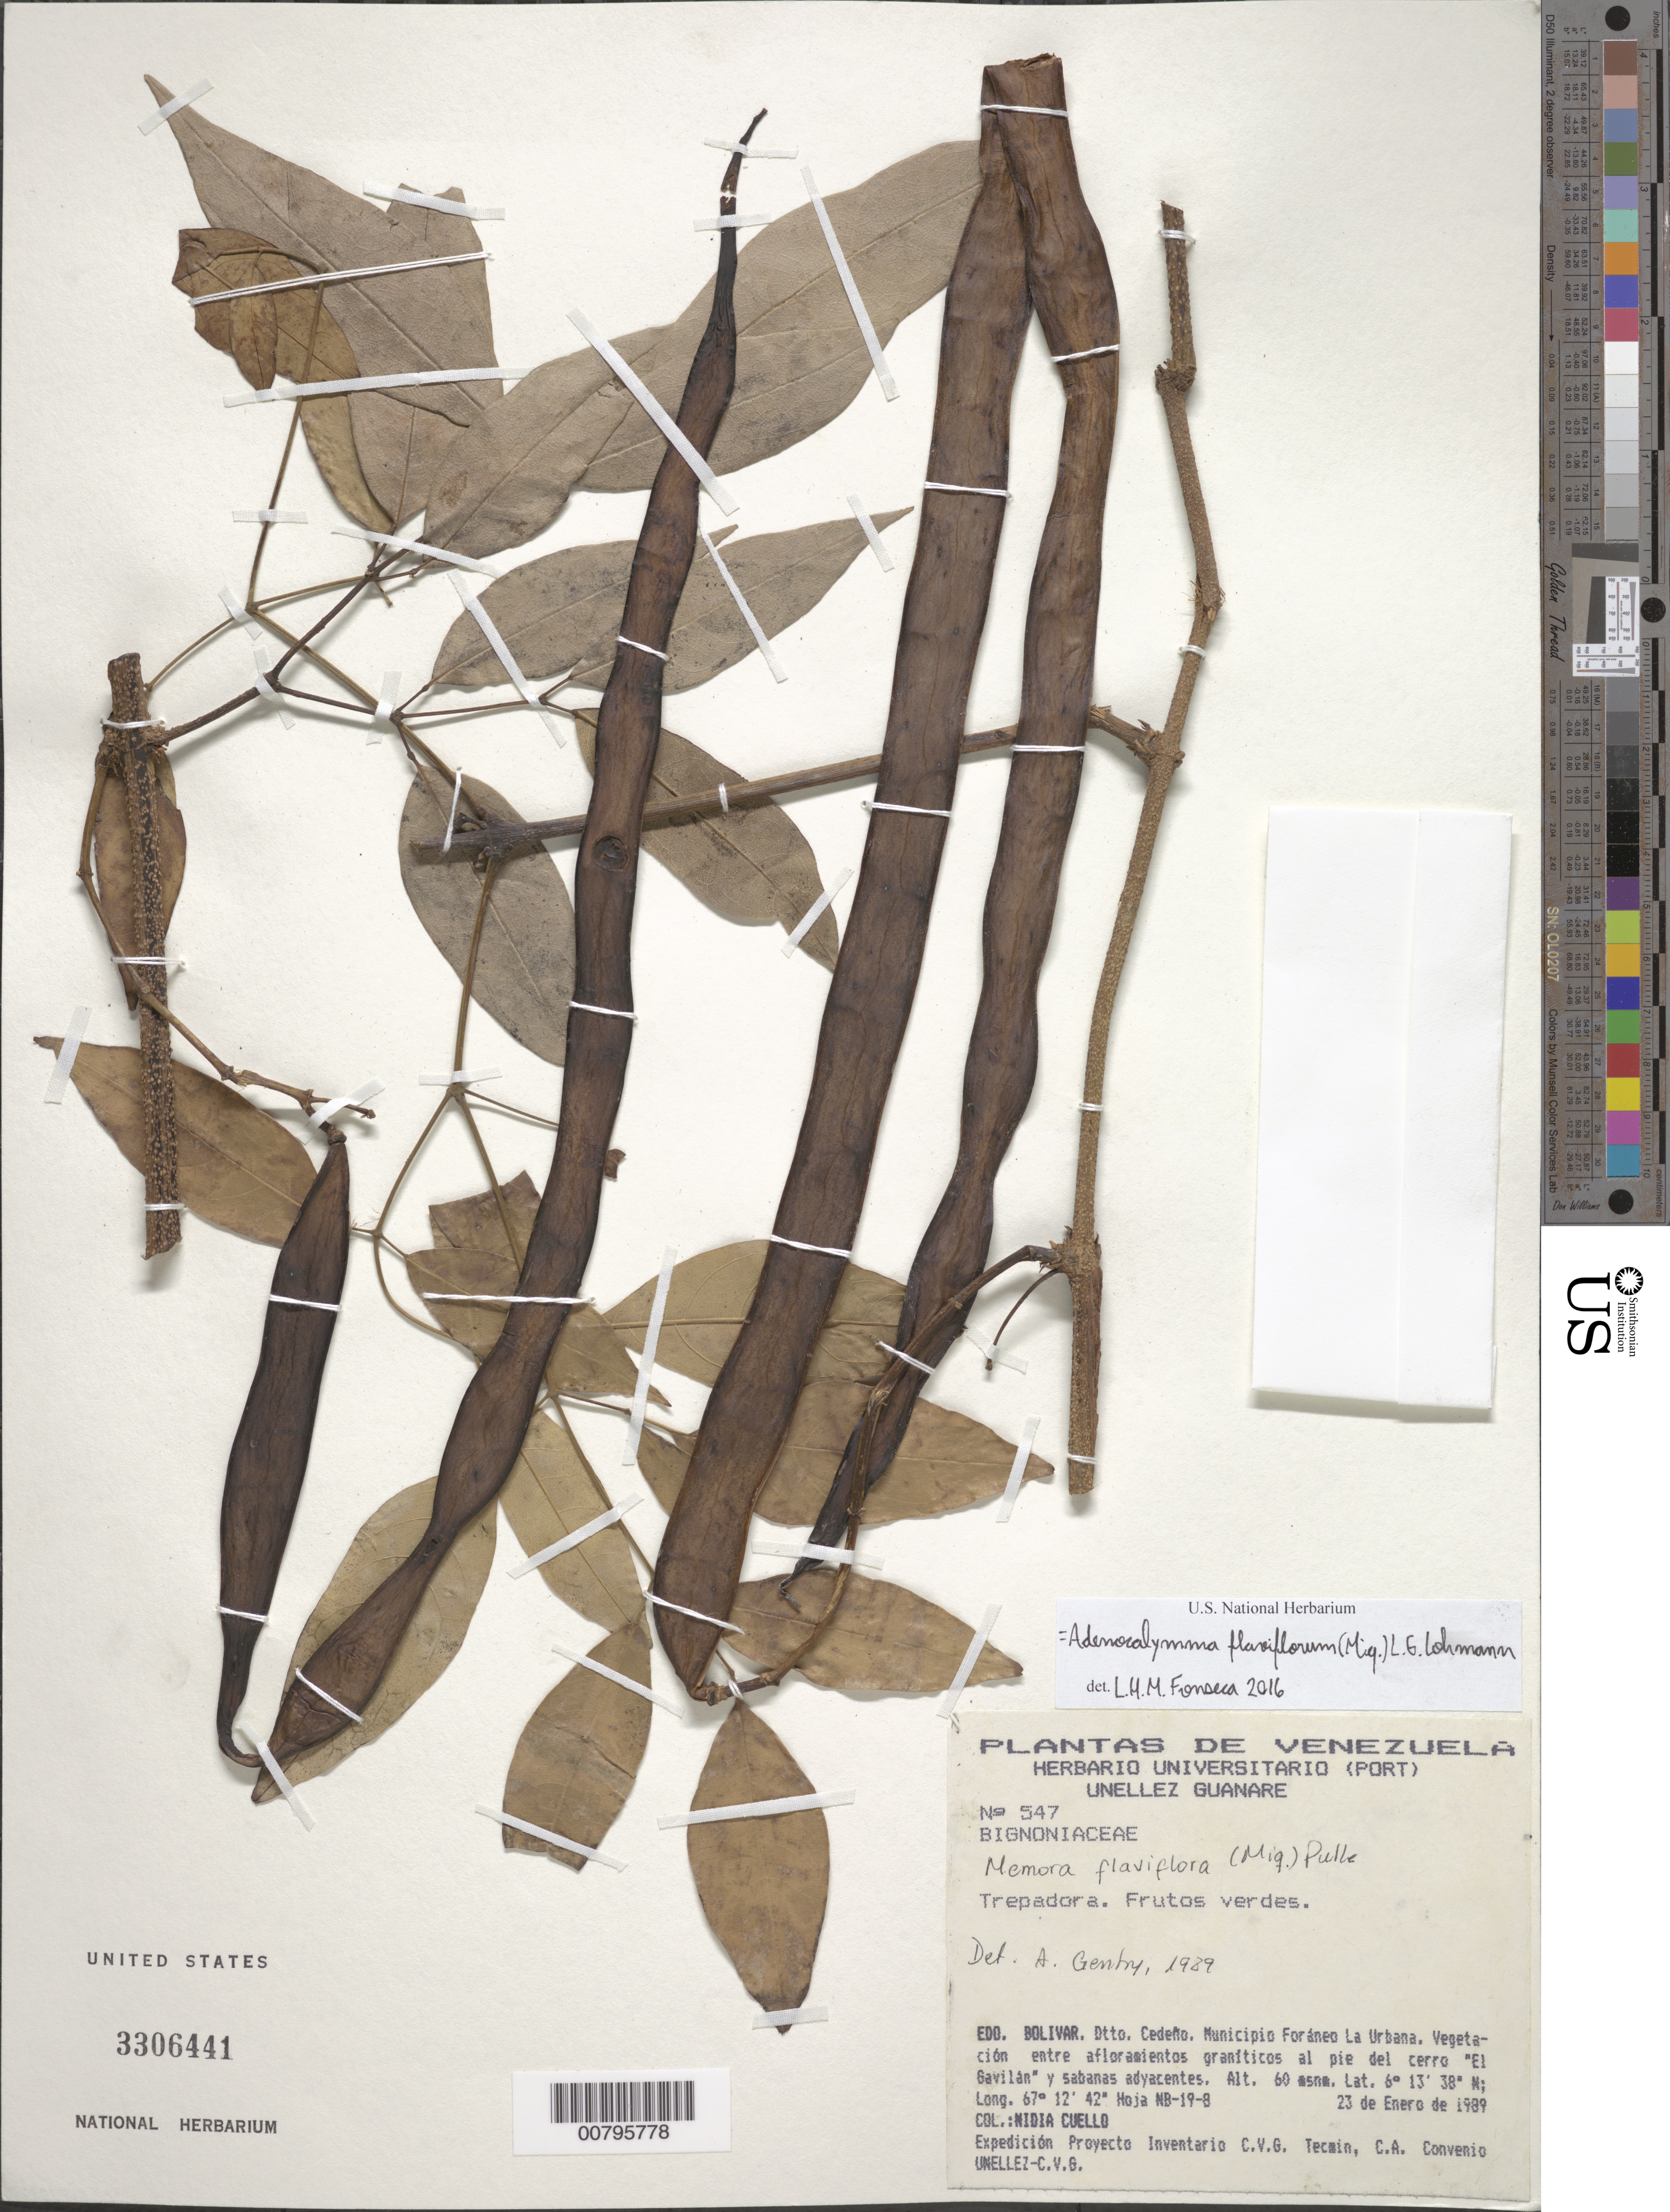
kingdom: Plantae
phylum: Tracheophyta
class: Magnoliopsida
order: Lamiales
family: Bignoniaceae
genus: Adenocalymma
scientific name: Adenocalymma flaviflorum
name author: (Miq.) L.G. Lohmann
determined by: Fonseca, L. H. M.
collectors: N. L. Cuello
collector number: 547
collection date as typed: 23-Jan-89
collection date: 1989-01-23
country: Venezuela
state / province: Bolívar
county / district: Cedeño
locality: Mun. Foráneo La Urbana, Caño "El Garzón", en las inmediacioines del cerro "El Gavilan"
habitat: Vegetación entre afloramientos graniticos al pié del cerro "El Gavilan" y sabanas adyacentes.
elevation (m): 60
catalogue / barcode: US 3306441